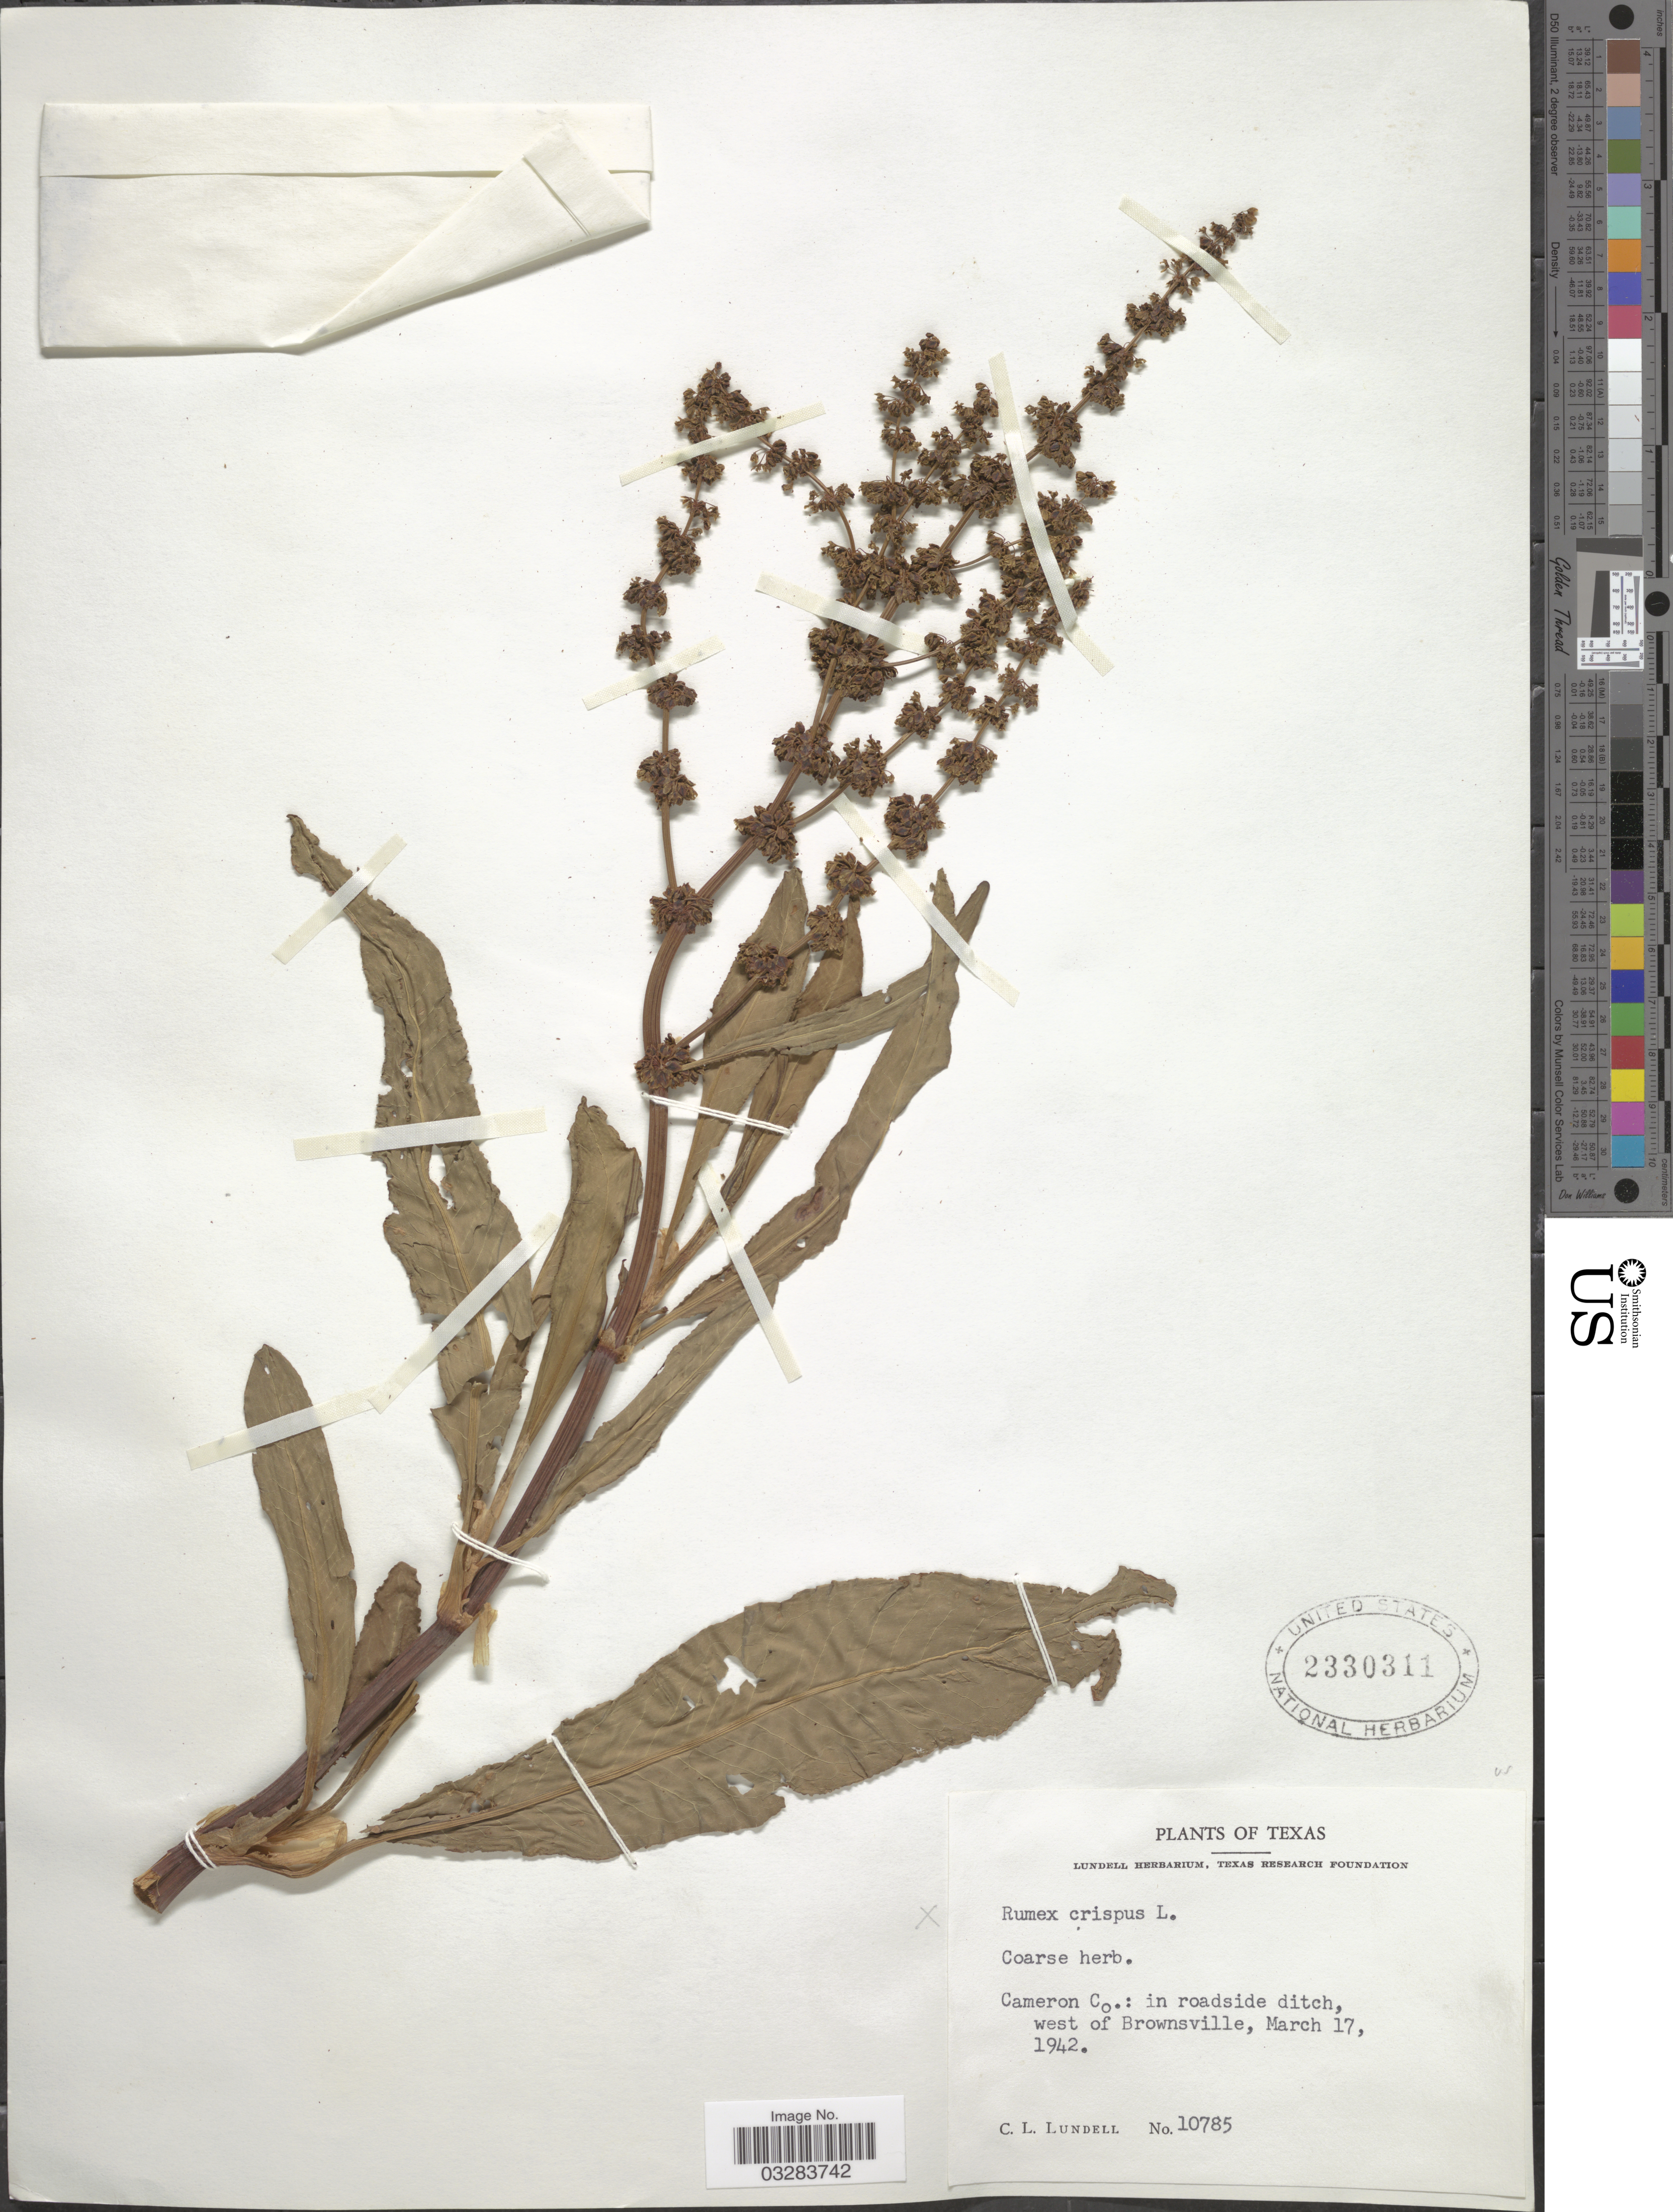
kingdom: Plantae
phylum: Tracheophyta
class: Magnoliopsida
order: Caryophyllales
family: Polygonaceae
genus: Rumex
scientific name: Rumex crispus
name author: L.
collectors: C. L. Lundell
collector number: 10785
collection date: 1942-03-17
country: United States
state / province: Texas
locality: Cameron Co.: in roadside ditch, west of Brownsville.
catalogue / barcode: US 2330311